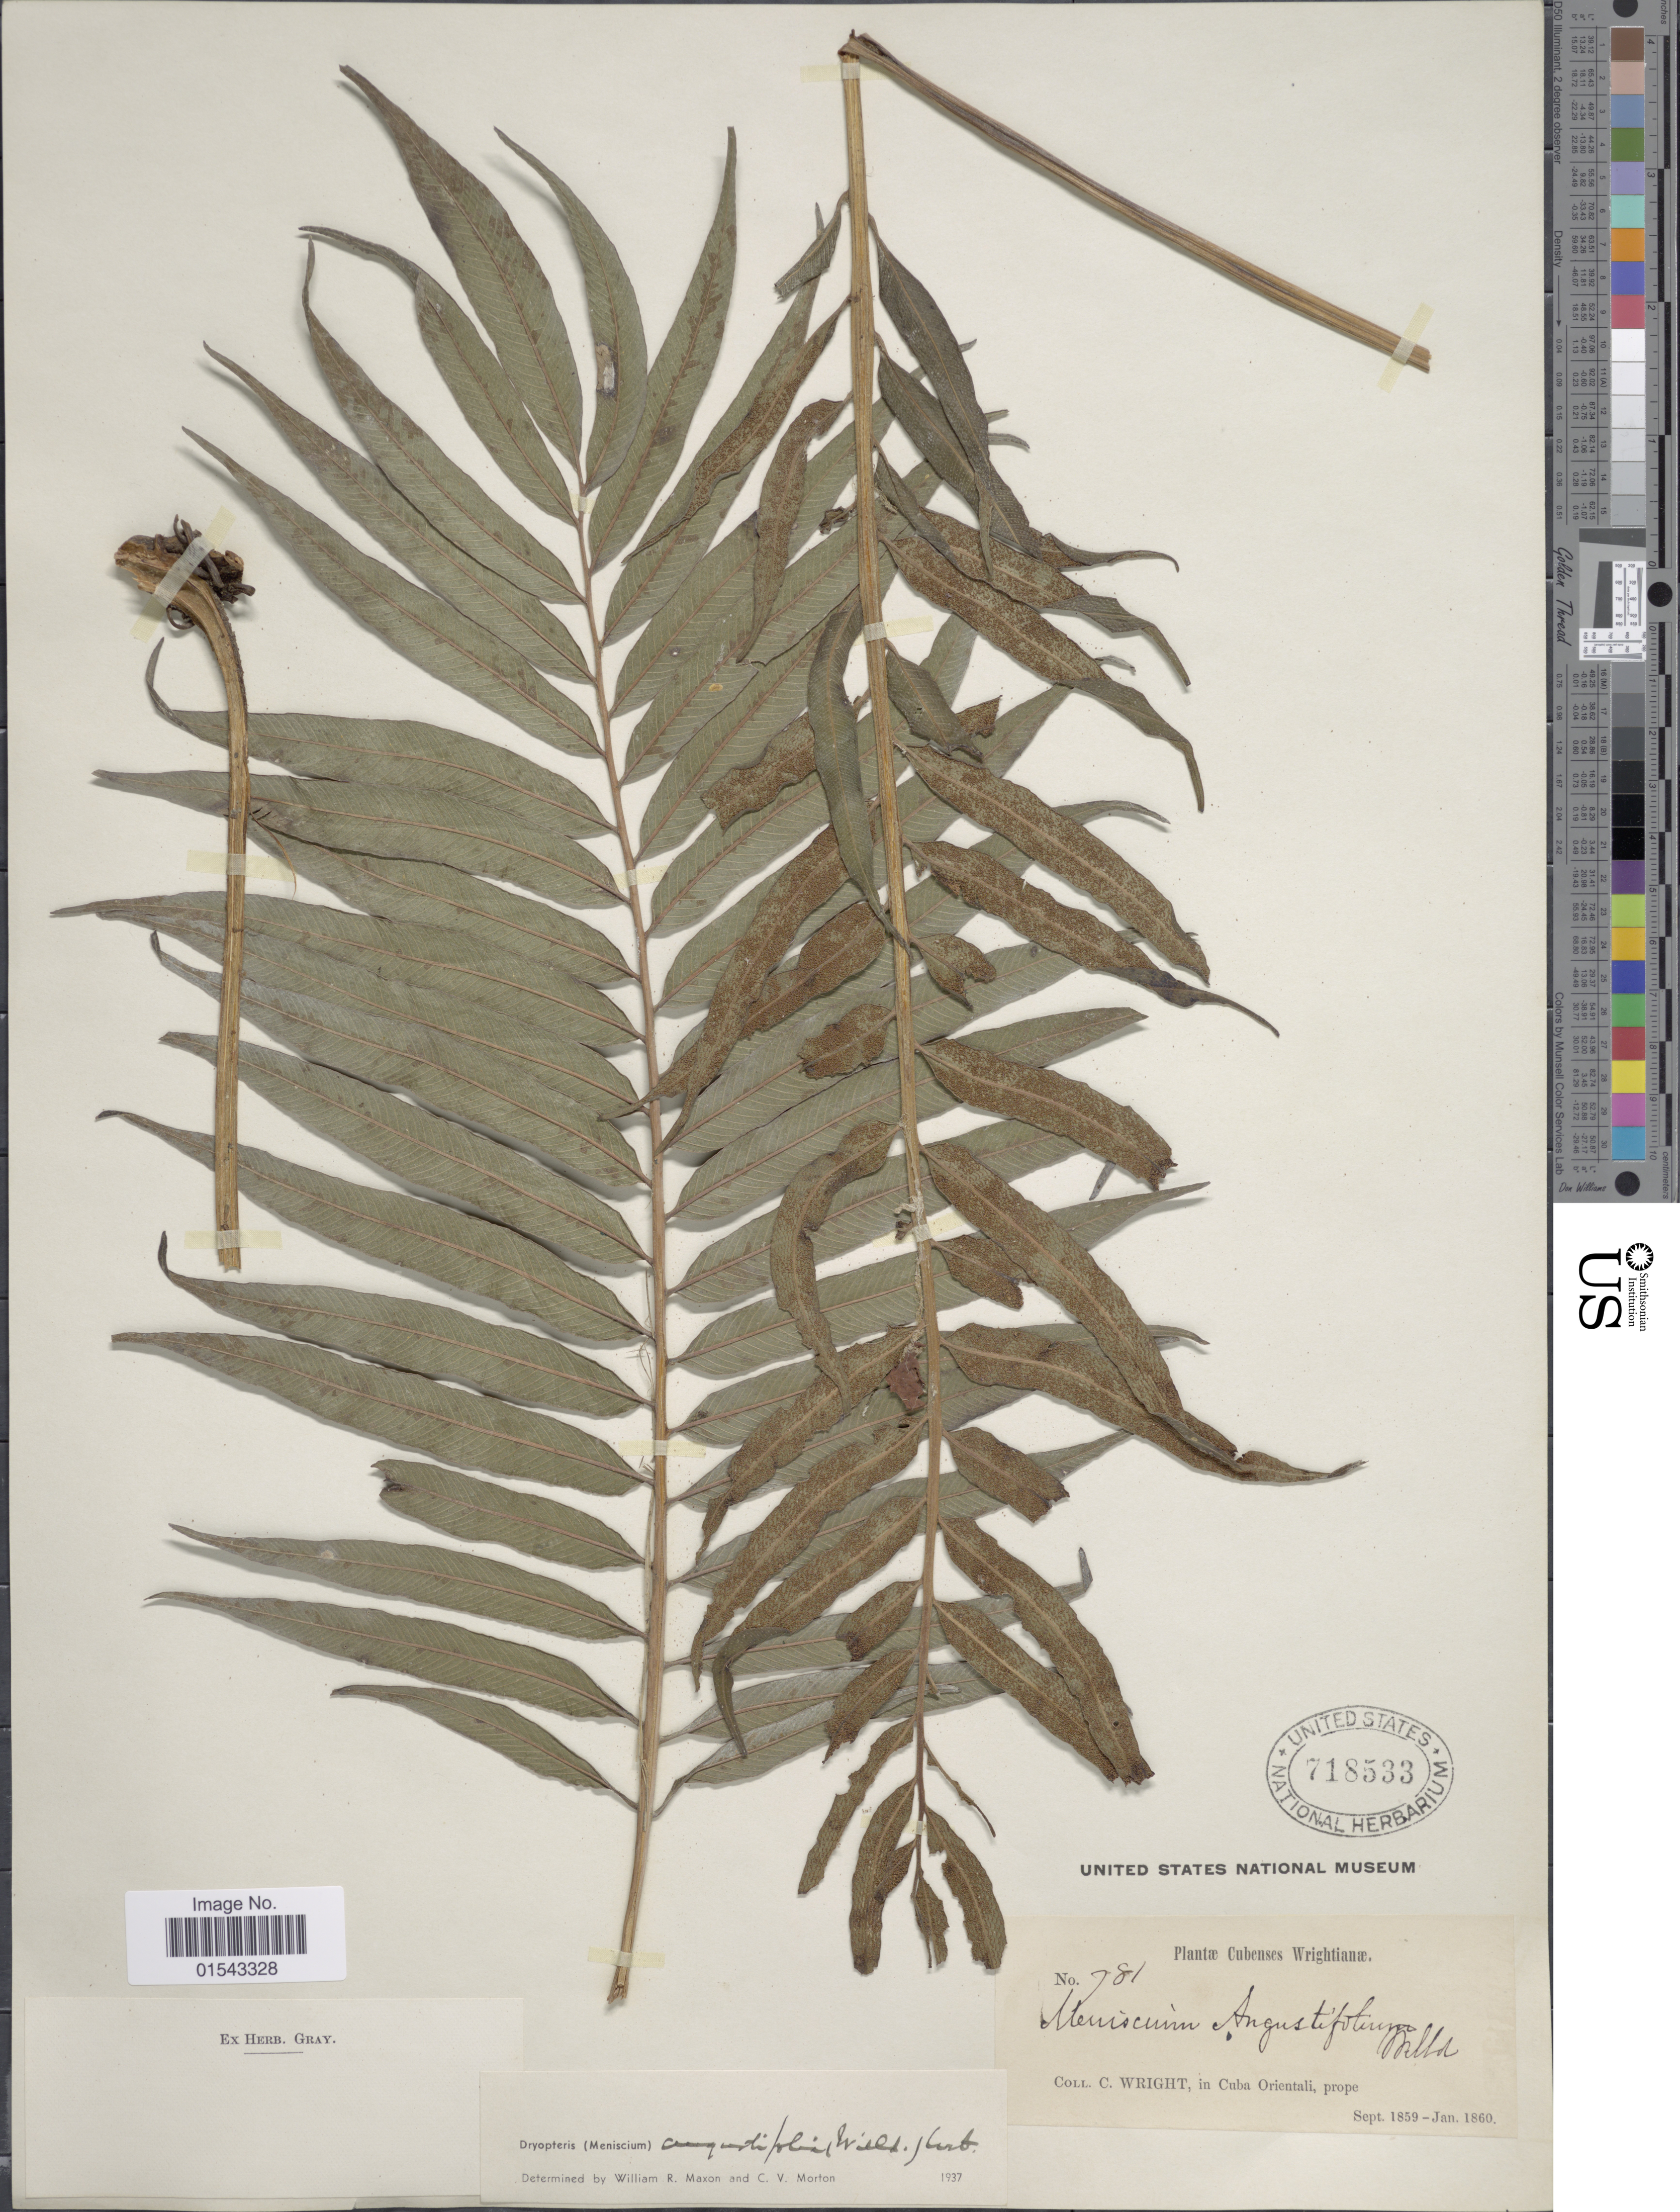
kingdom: Plantae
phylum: Tracheophyta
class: Polypodiopsida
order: Polypodiales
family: Thelypteridaceae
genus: Meniscium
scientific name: Meniscium angustifolium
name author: Willd.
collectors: C. Wright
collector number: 781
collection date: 1859-09/1860-01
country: Cuba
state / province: Oriente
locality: Cuba Orientali, prope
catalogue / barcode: US 718533